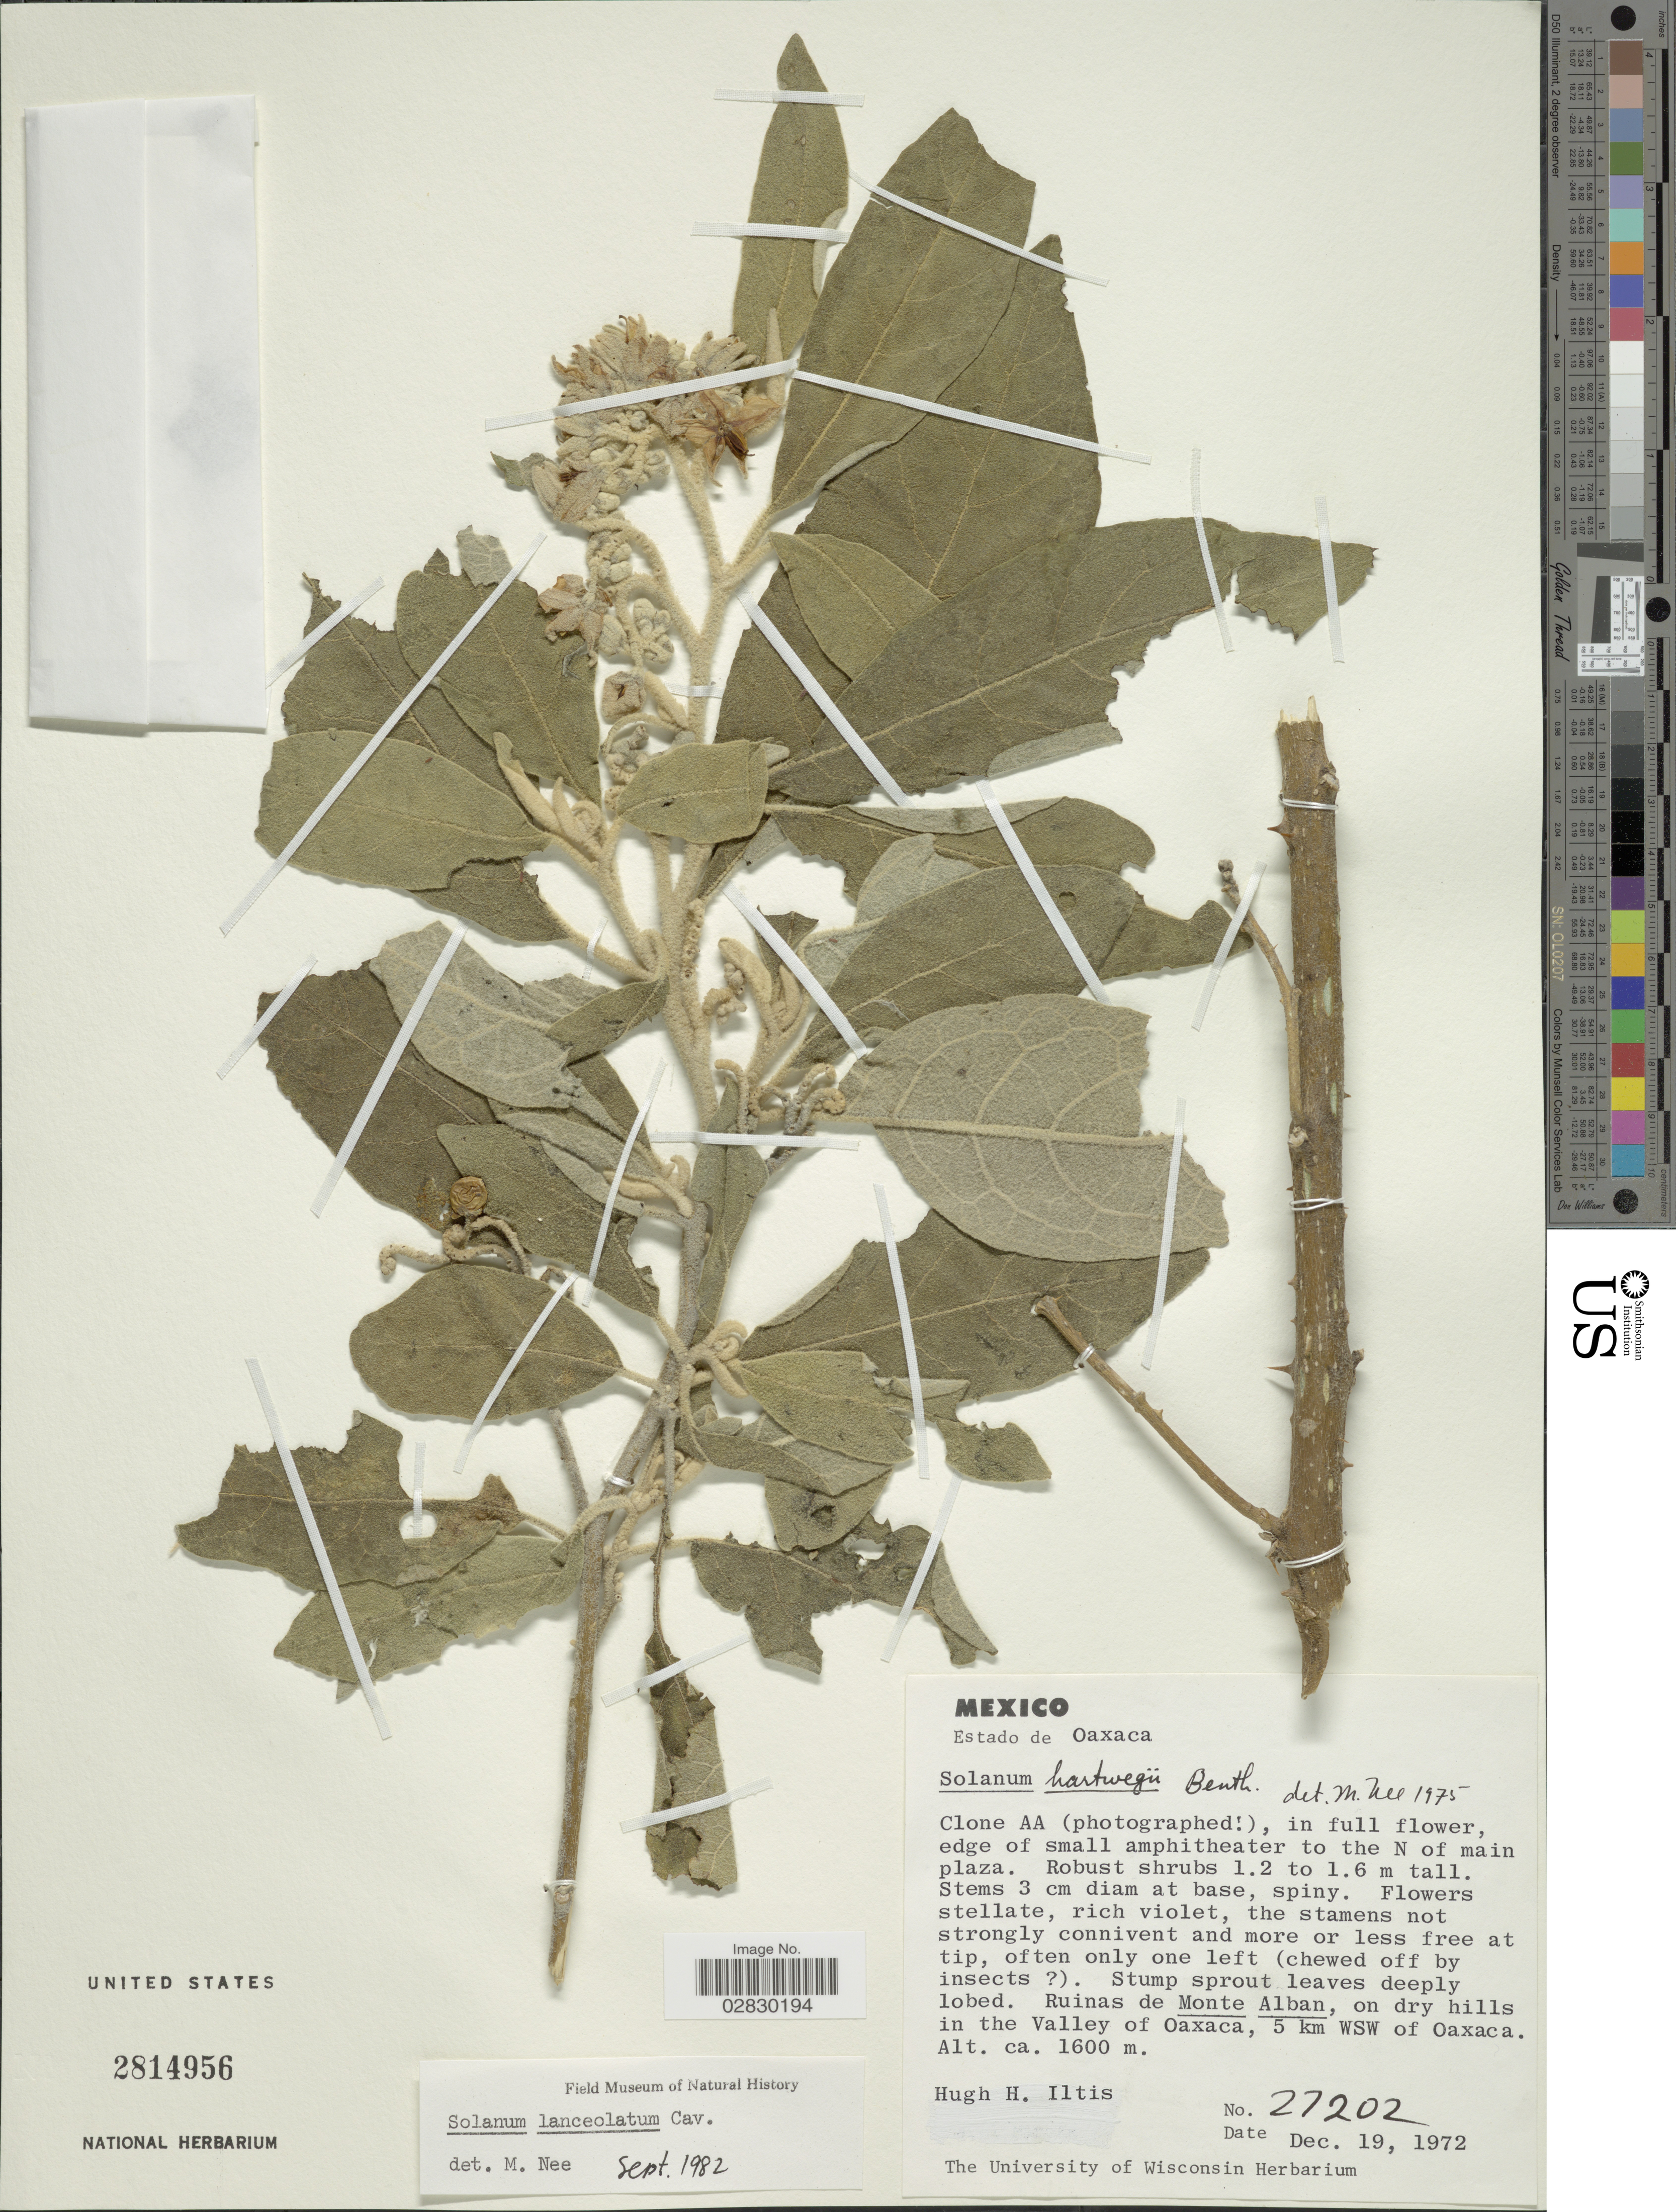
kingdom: Plantae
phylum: Tracheophyta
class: Magnoliopsida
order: Solanales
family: Solanaceae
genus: Solanum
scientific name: Solanum lanceolatum Berthault, nom. illeg.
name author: Berthault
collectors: H. H. Iltis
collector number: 27202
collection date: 1972-12-19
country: Mexico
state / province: Oaxaca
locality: Ruinas de Monte Alban, on dry hills in the Valley of Oaxaca, 5 km WSW of Oaxaca.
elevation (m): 1600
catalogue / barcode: US 2814956